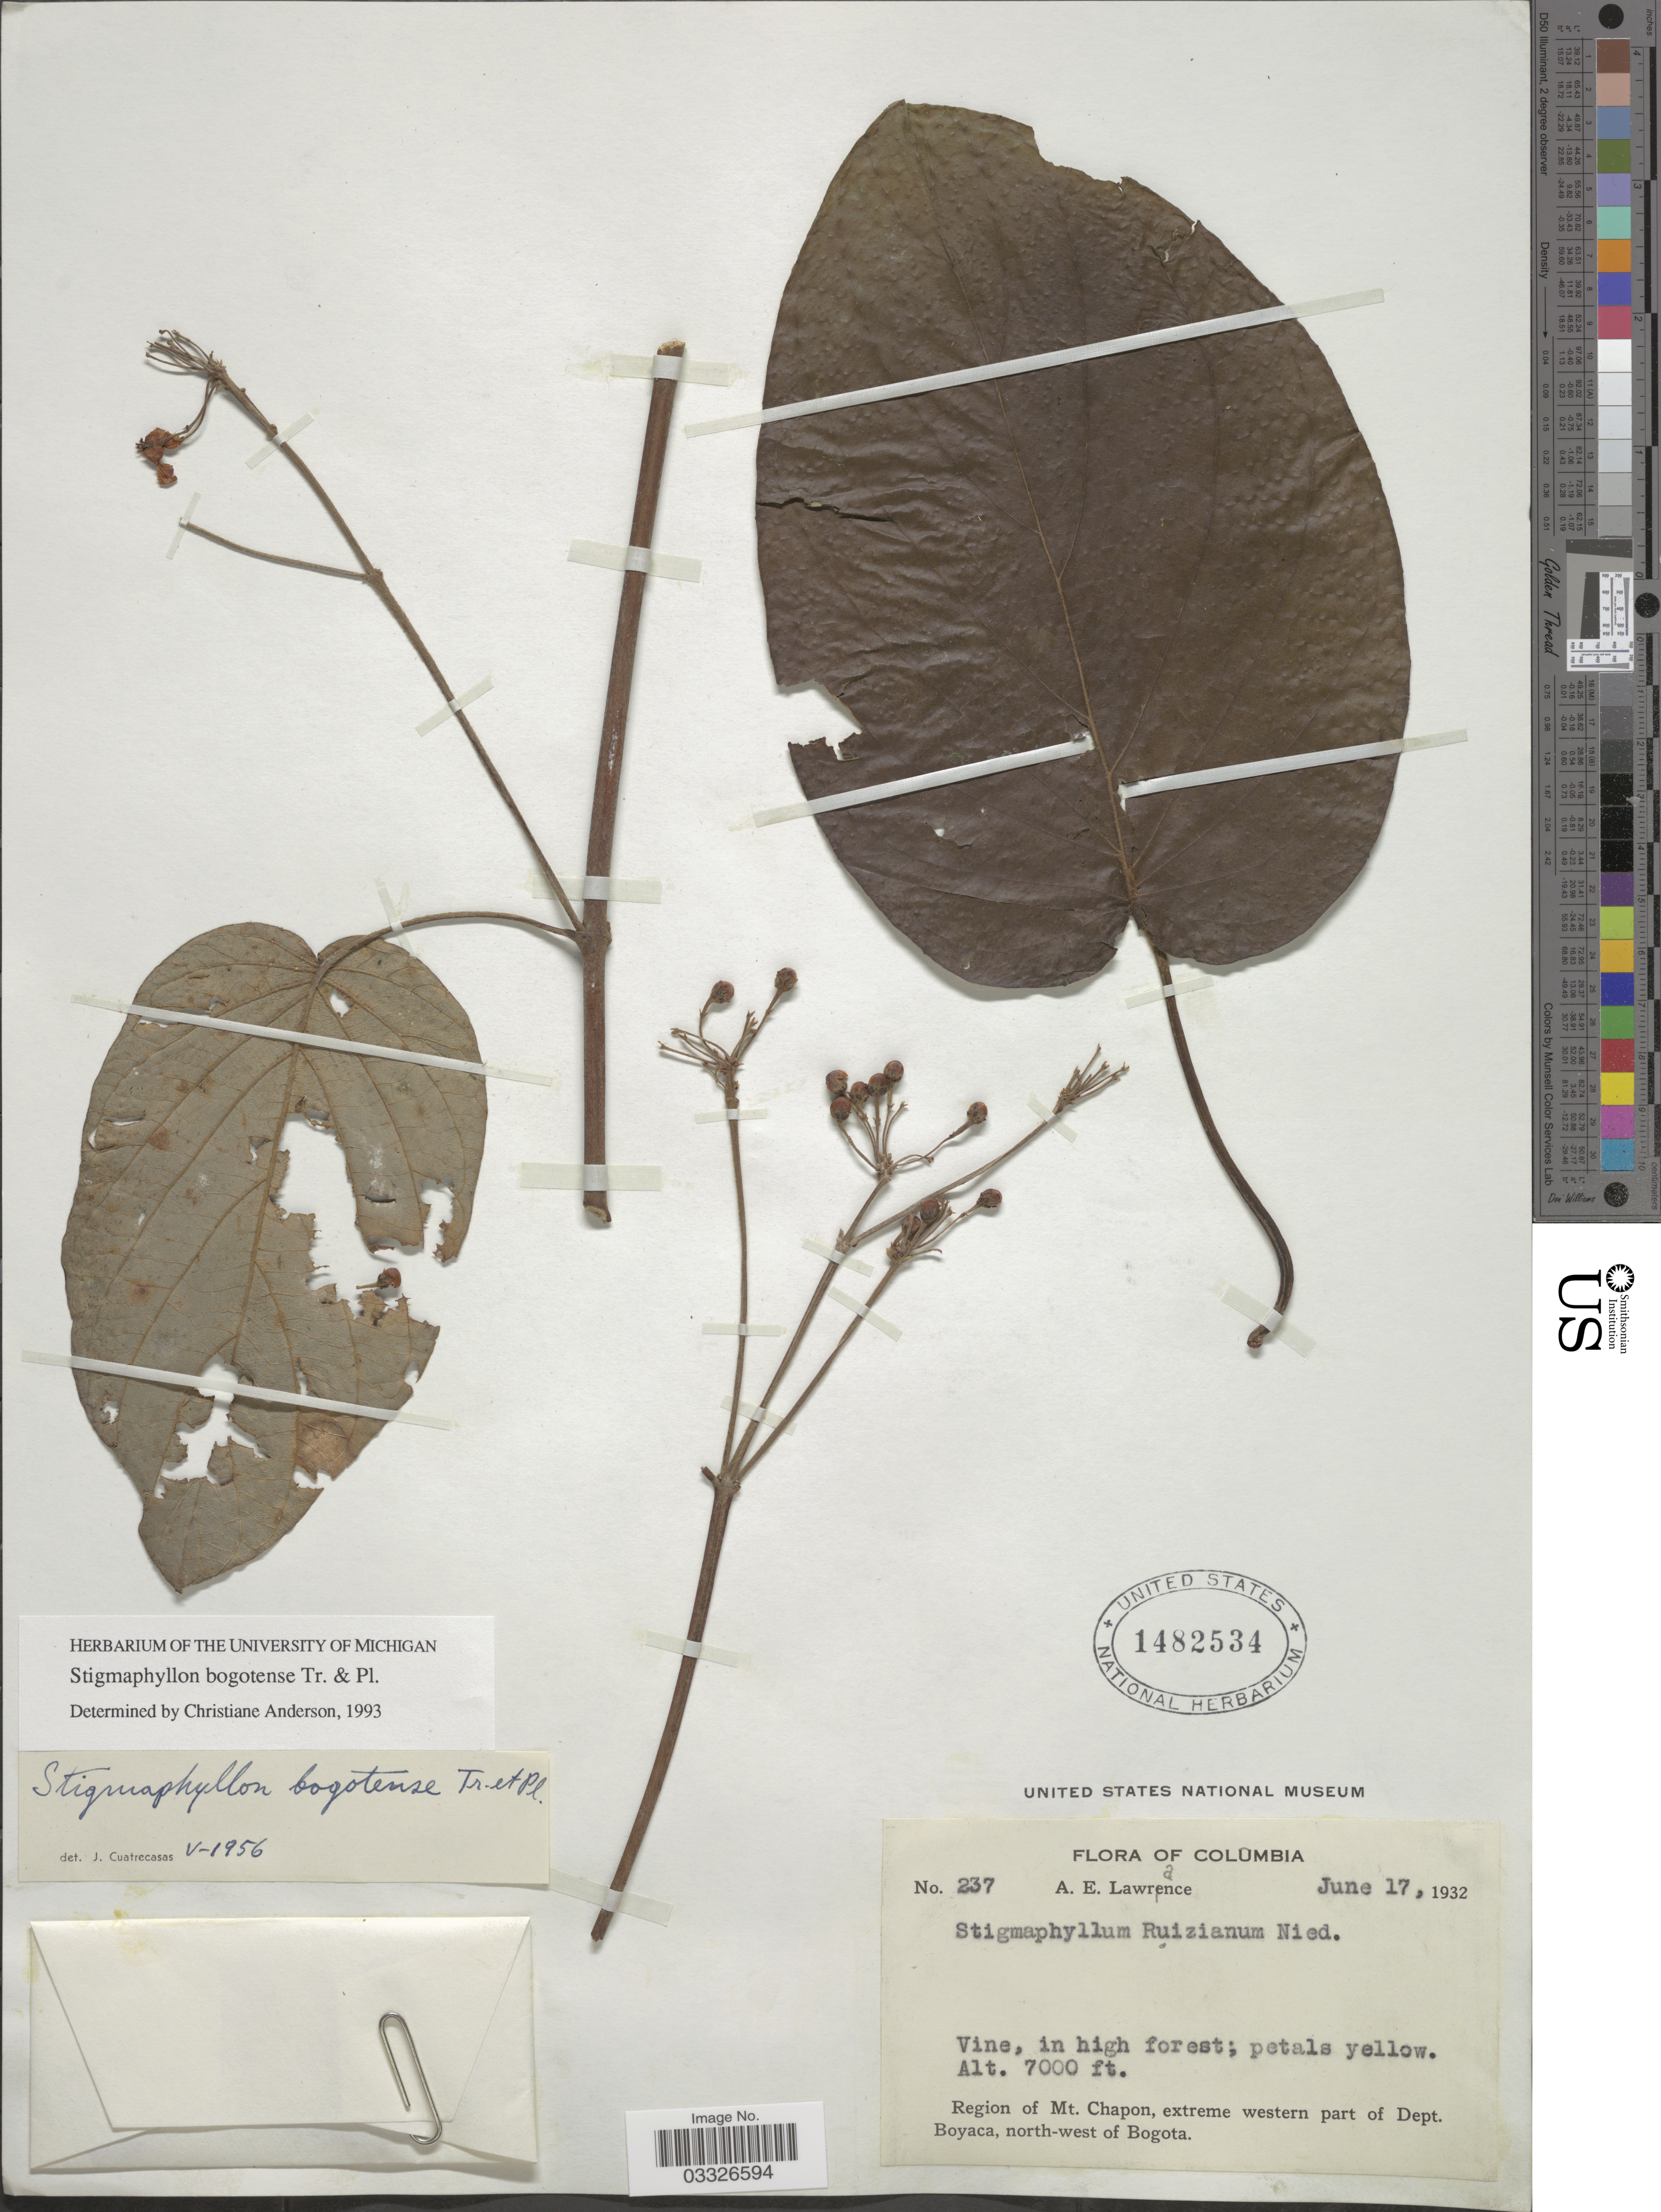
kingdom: Plantae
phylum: Tracheophyta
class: Magnoliopsida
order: Malpighiales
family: Malpighiaceae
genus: Stigmaphyllon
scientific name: Stigmaphyllon bogotense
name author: Triana & Planch.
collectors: A. Lawrance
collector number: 237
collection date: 1932-06-17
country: Colombia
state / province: Boyacá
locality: Region of Mt. Chapon, extreme western part of Dept. Boyaca, north-west of Bogota.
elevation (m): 2134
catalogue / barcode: US 1482534